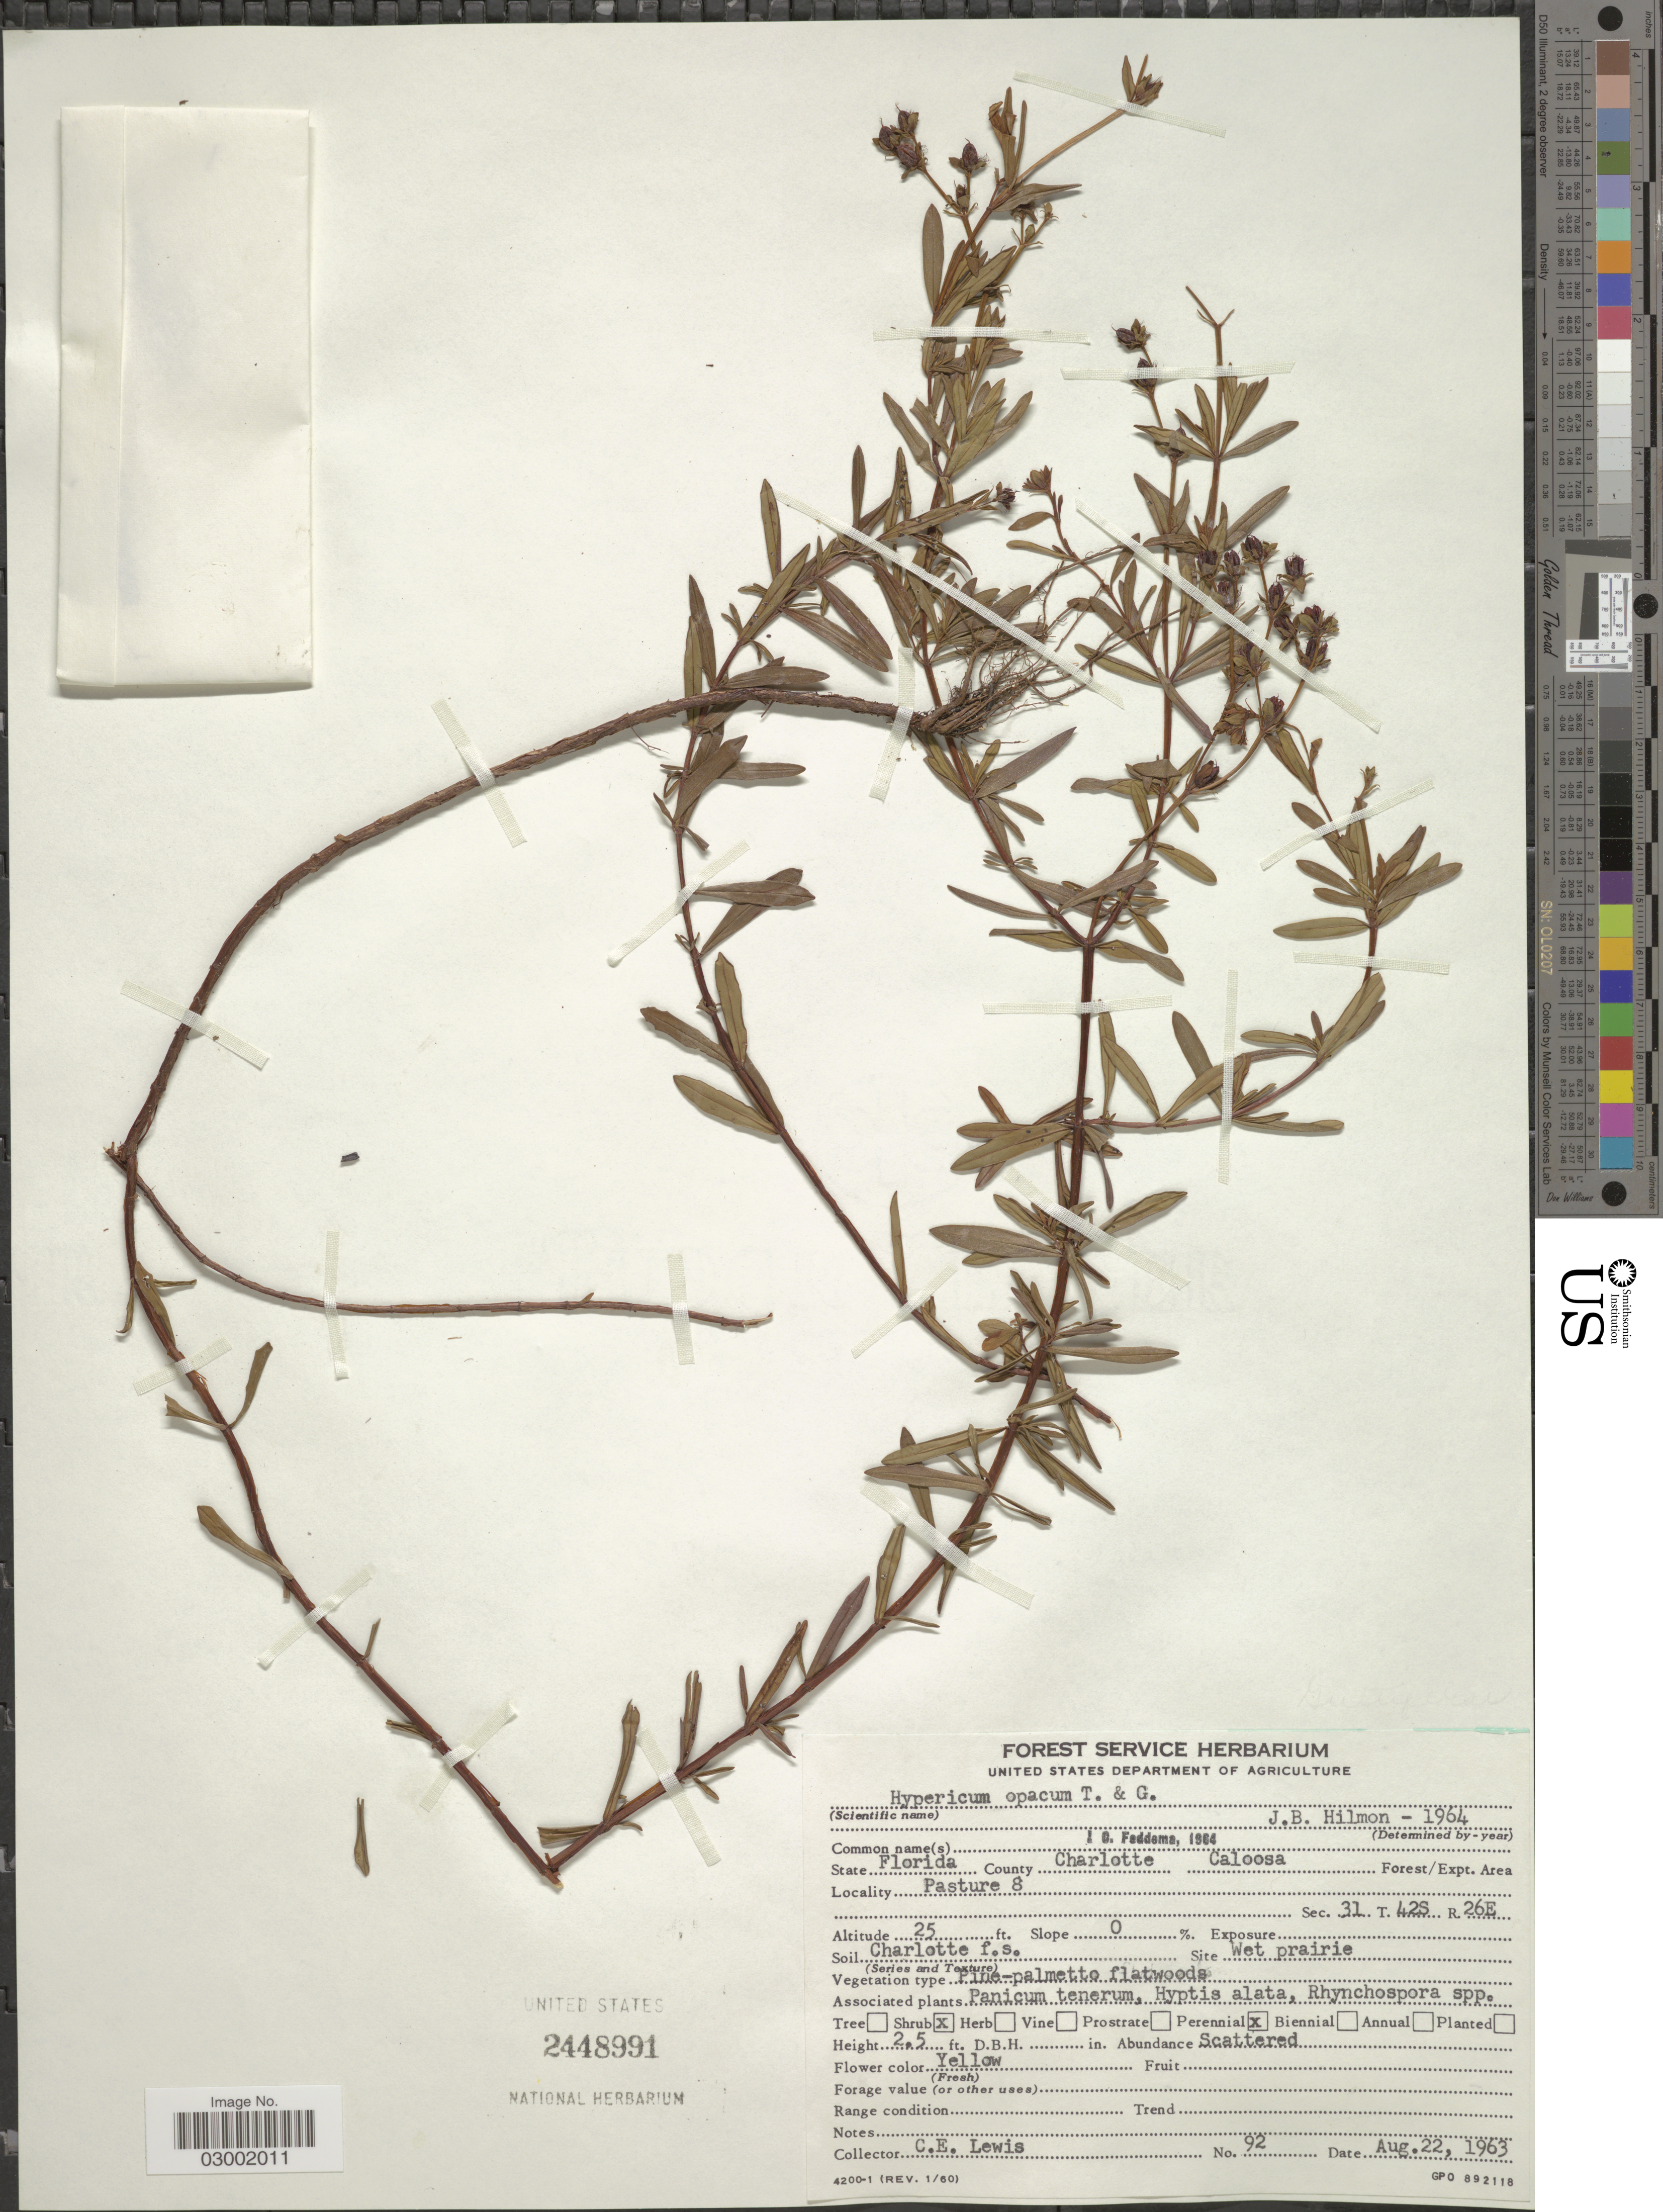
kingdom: Plantae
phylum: Tracheophyta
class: Magnoliopsida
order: Malpighiales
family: Hypericaceae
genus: Hypericum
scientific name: Hypericum opacum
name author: Torr. & A. Gray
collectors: C. Lewis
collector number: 92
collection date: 1963-08-22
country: United States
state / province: Florida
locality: County Charlotte, Caloosa Forest, Pasture 8, Sec. 31 T42S R26E.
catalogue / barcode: US 2448991